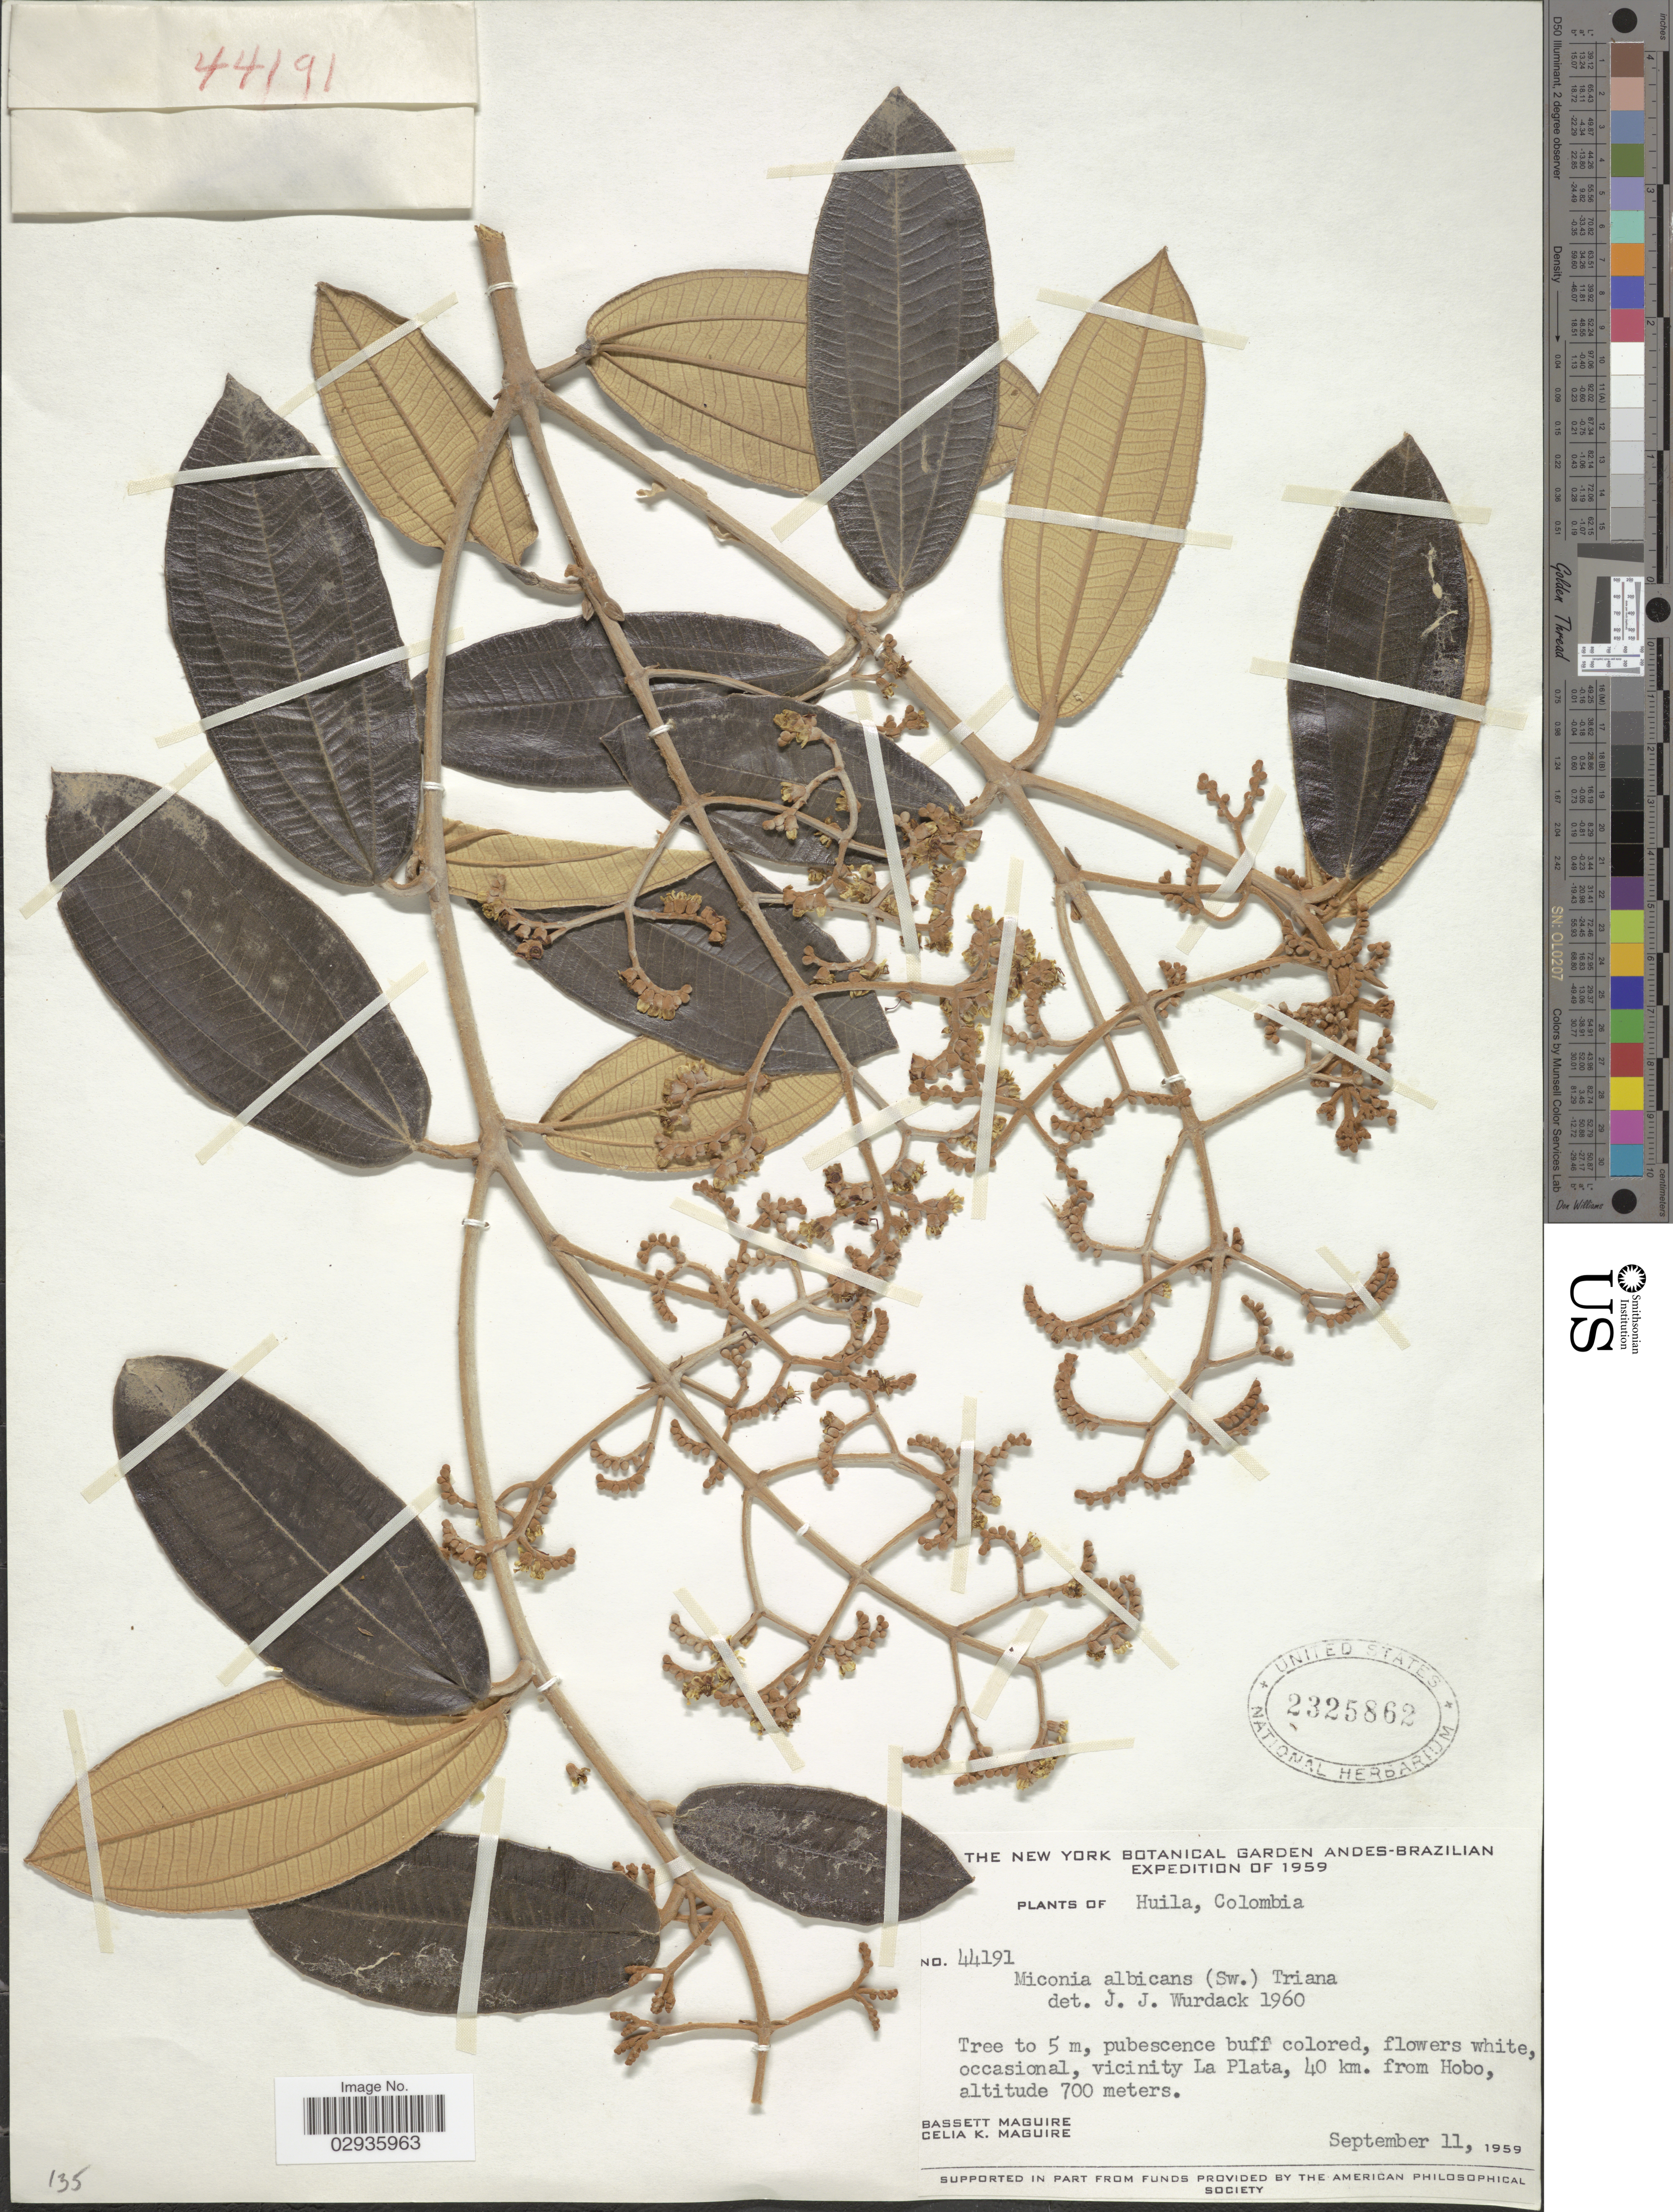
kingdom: Plantae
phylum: Tracheophyta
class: Magnoliopsida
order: Myrtales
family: Melastomataceae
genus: Miconia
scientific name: Miconia albicans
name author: (Sw.) Steud.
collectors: B. Maguire & C. K. Maguire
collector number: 44191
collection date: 1959-09-11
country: Colombia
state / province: Huila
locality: Vicinity La Plata, 40 km. from Hobo.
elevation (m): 700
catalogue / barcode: US 2325862